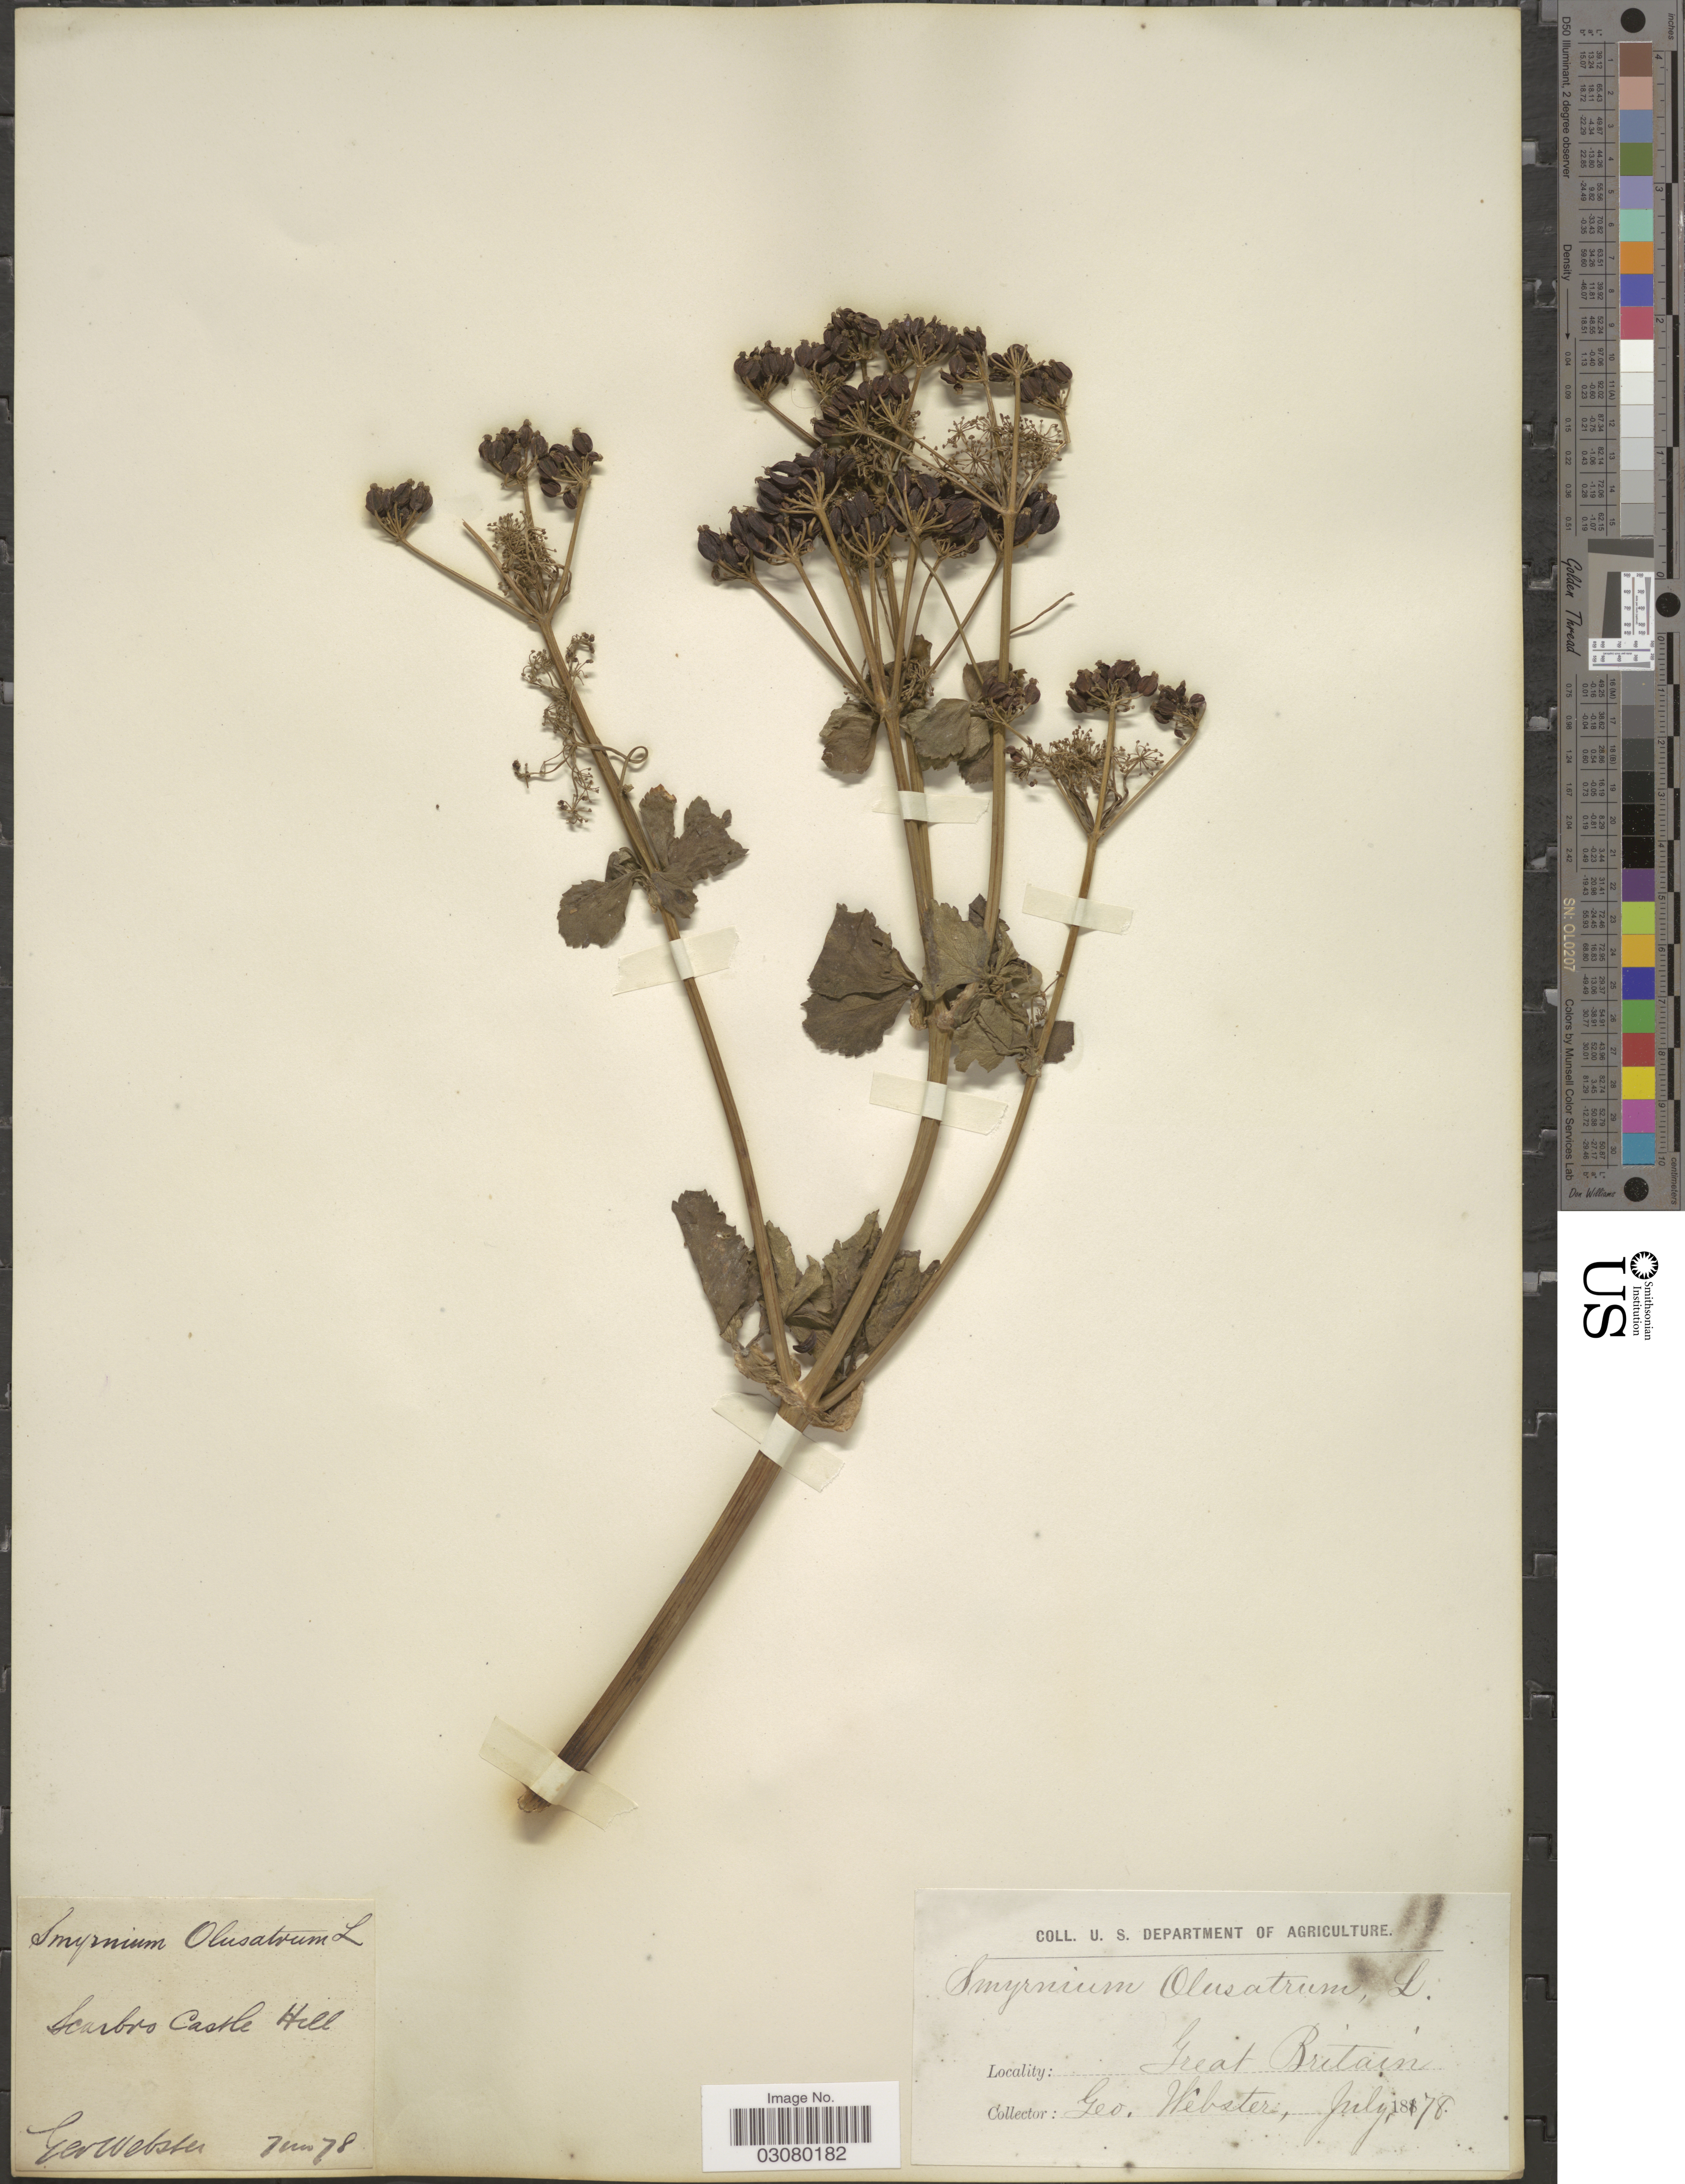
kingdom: Plantae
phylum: Tracheophyta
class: Magnoliopsida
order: Apiales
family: Apiaceae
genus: Smyrnium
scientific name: Smyrnium olusatrum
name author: L.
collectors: G. Webster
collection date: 1878-07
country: United Kingdom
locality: Scarbro Castle Hill. Great Britain.